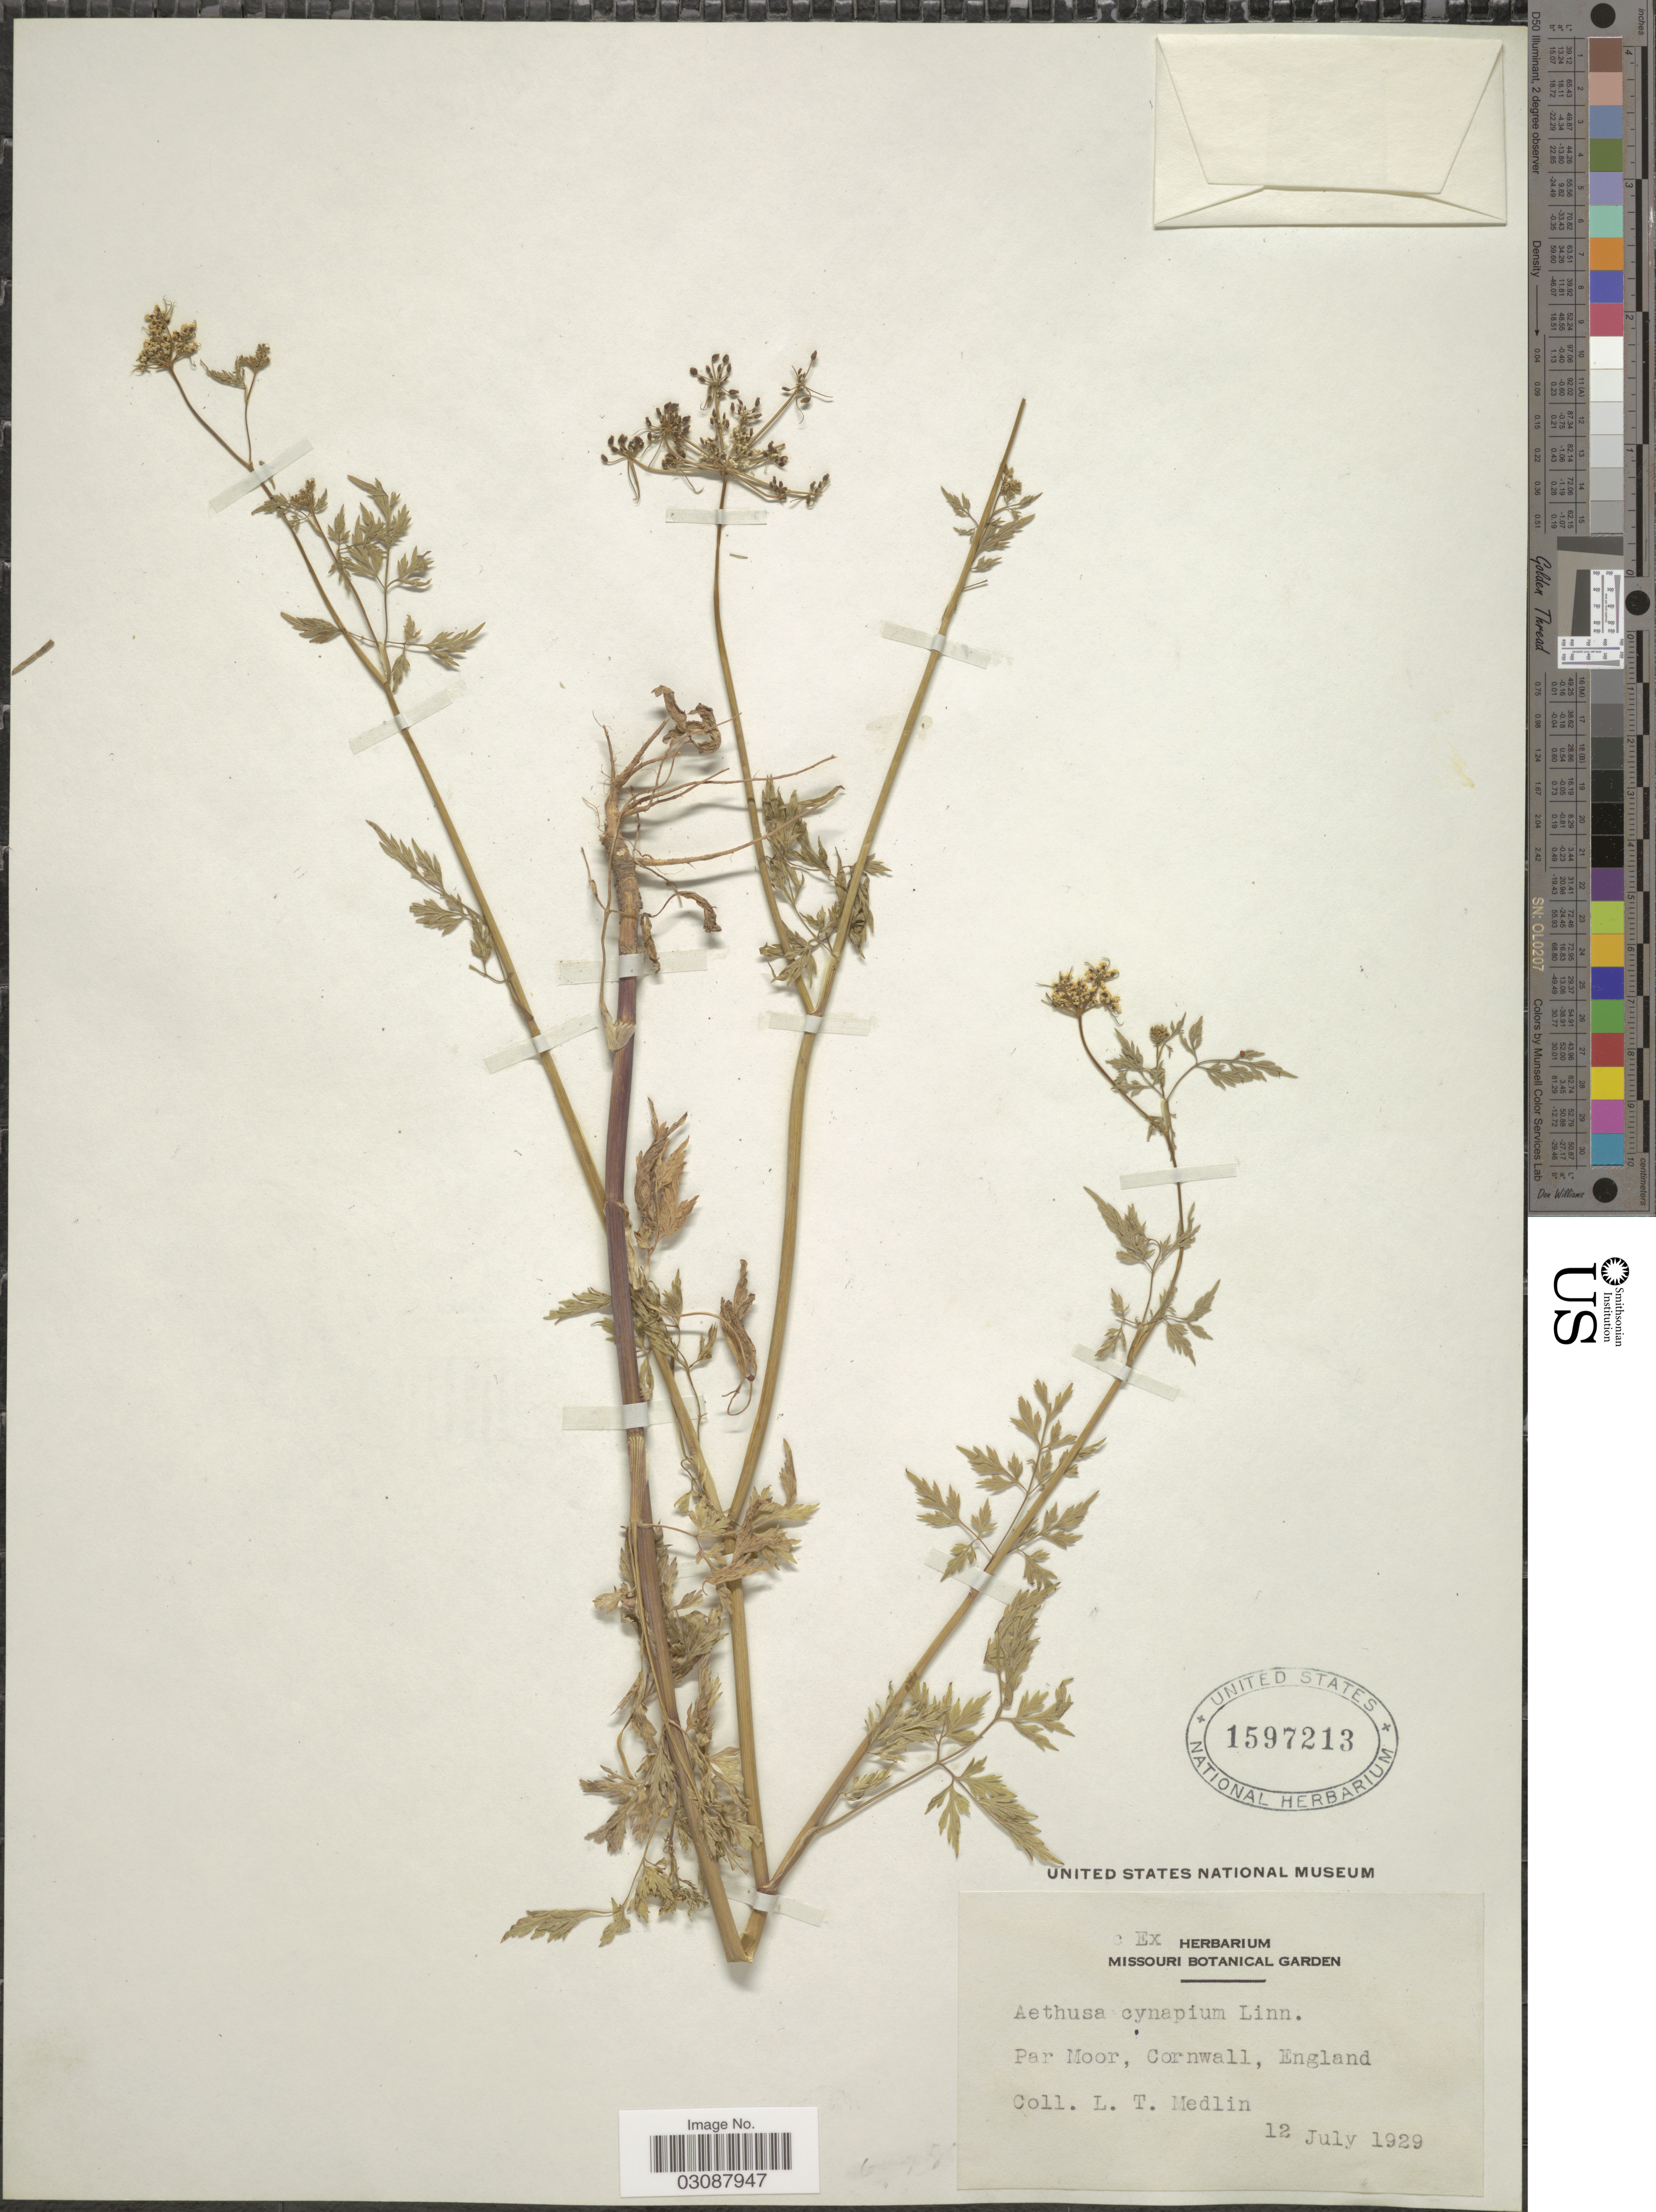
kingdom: Plantae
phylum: Tracheophyta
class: Magnoliopsida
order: Apiales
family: Apiaceae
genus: Aethusa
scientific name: Aethusa cynapium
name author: L.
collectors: L. Medlin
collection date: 1929-07-12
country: United Kingdom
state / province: England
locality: Par Moor, Cornwall.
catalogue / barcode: US 1597213